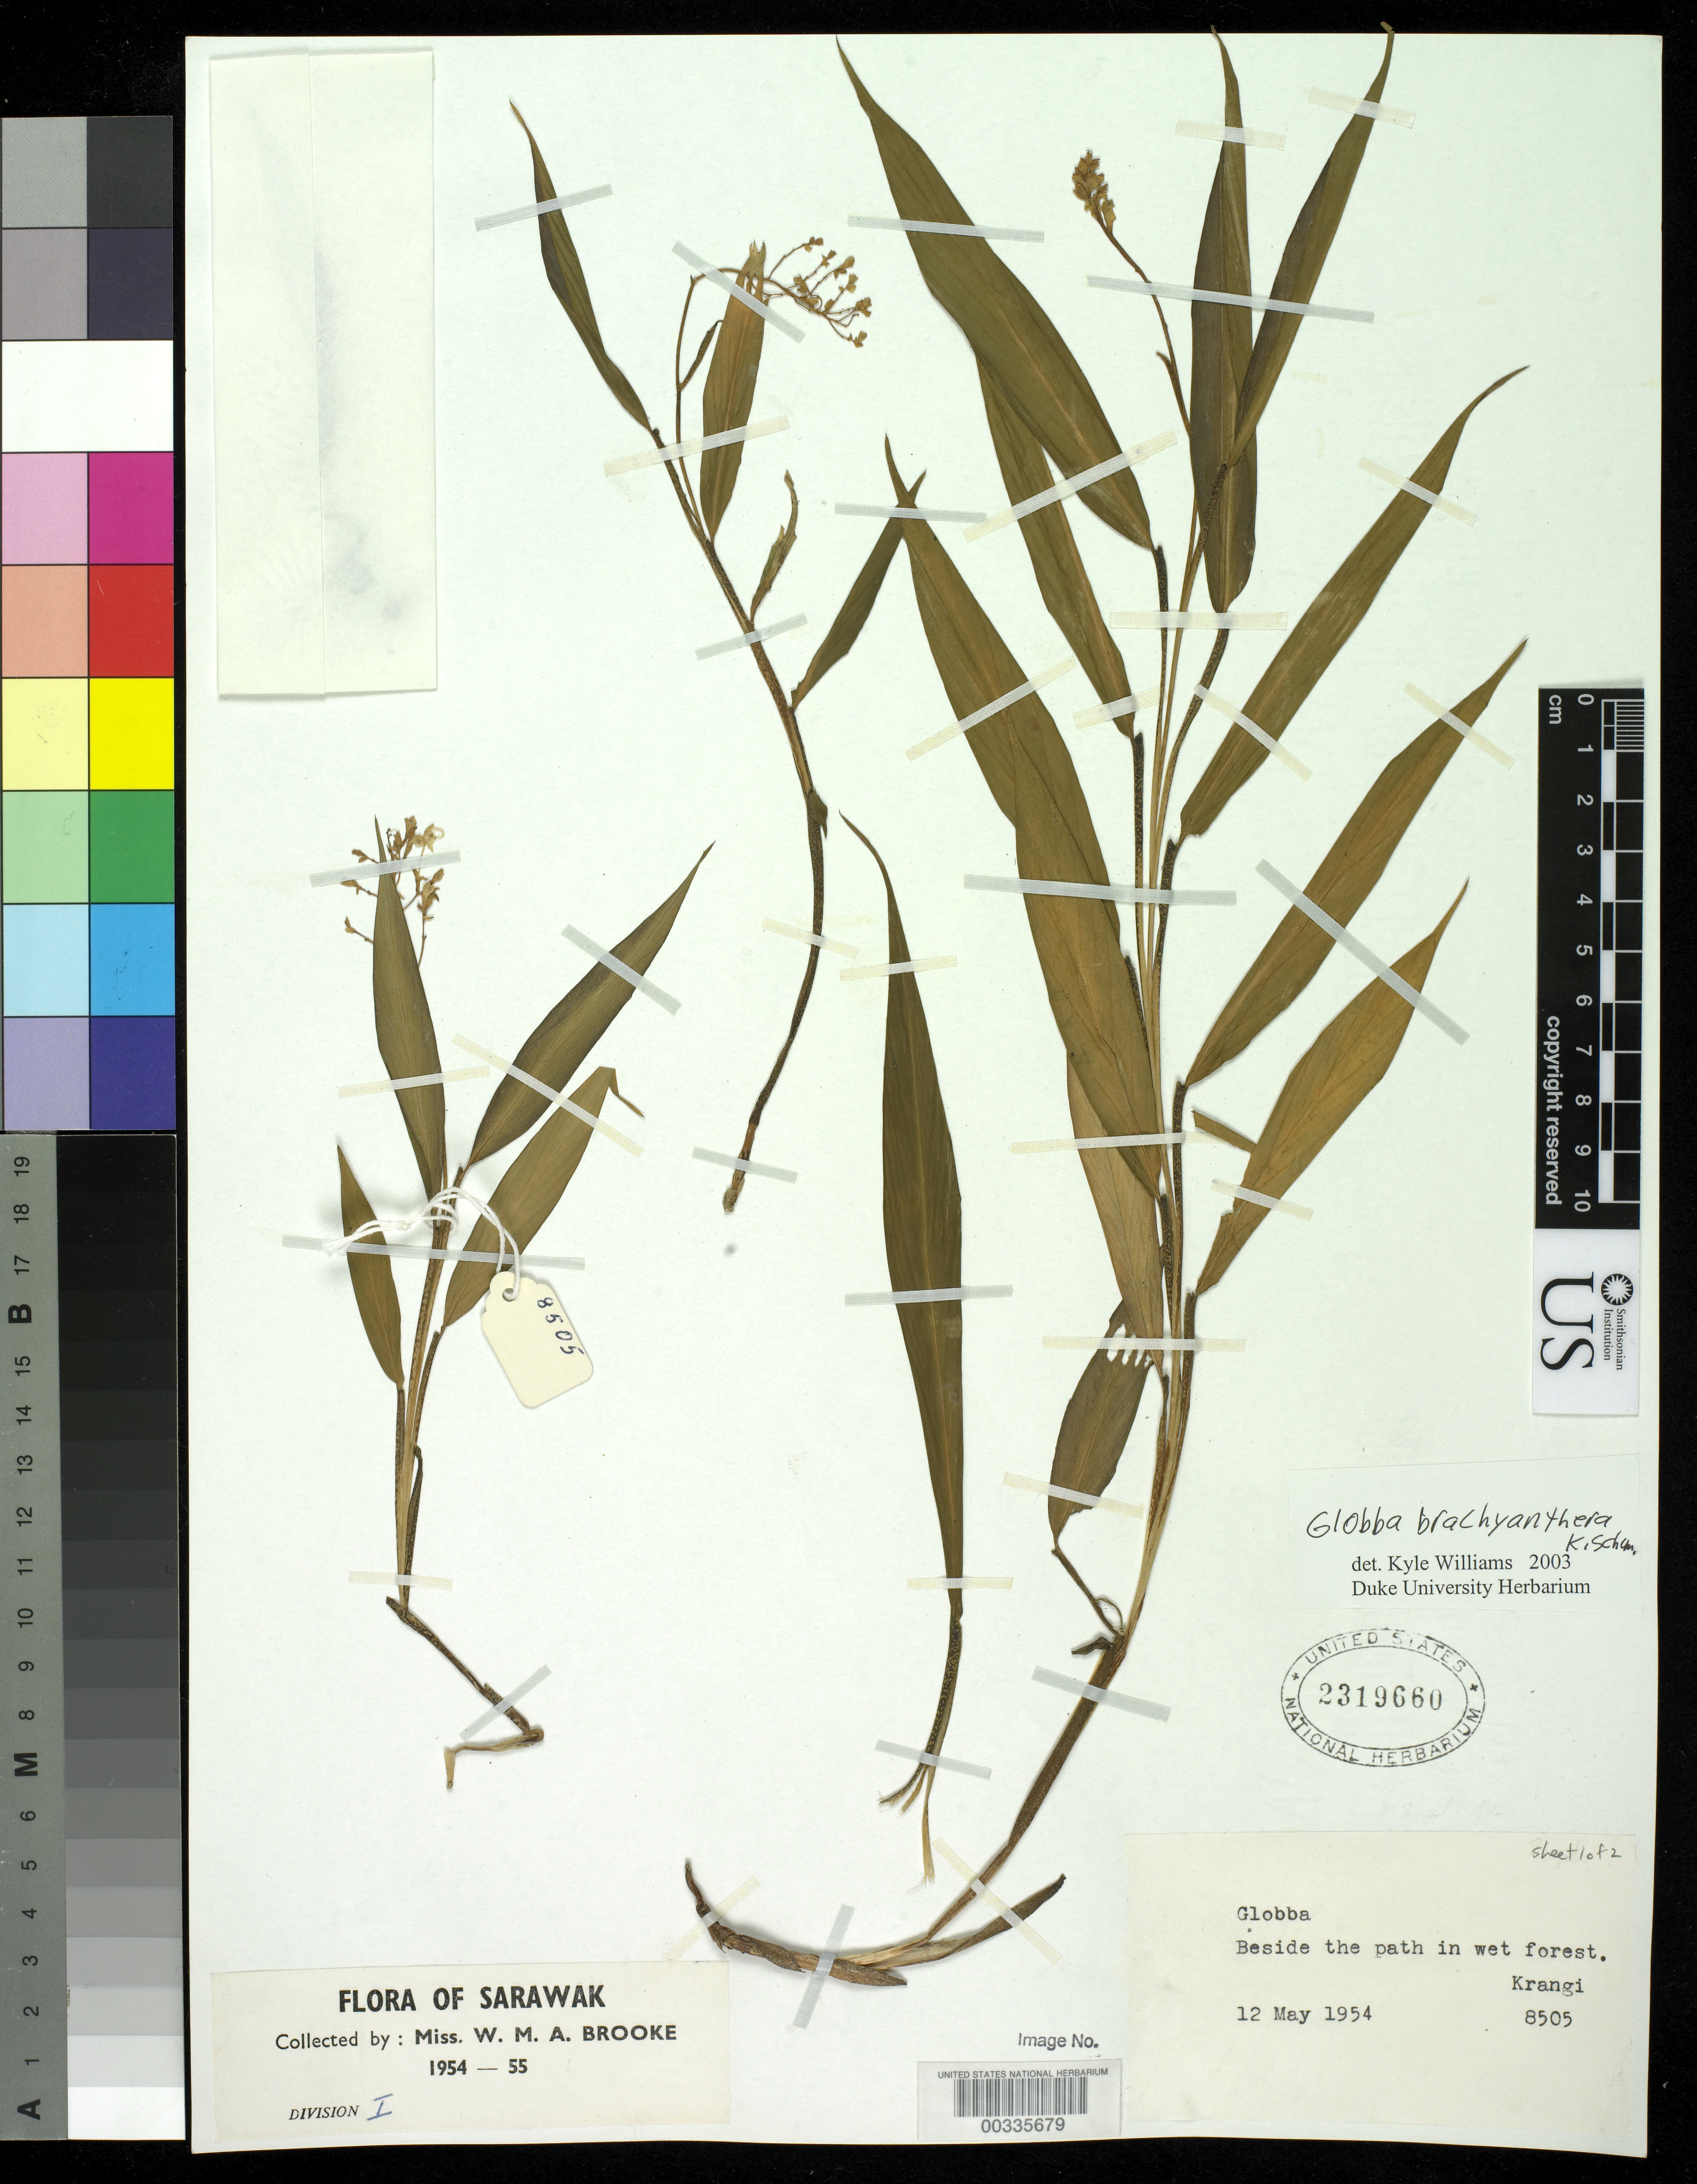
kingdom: Plantae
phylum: Tracheophyta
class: Liliopsida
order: Zingiberales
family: Zingiberaceae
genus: Globba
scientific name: Globba brachyanthera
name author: K. Schum.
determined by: Williams, K. J.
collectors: W. Brooke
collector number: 8505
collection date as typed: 12 May 1954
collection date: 1954-05-12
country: Malaysia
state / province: Sarawak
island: Borneo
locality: Krangi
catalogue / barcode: US 2319660